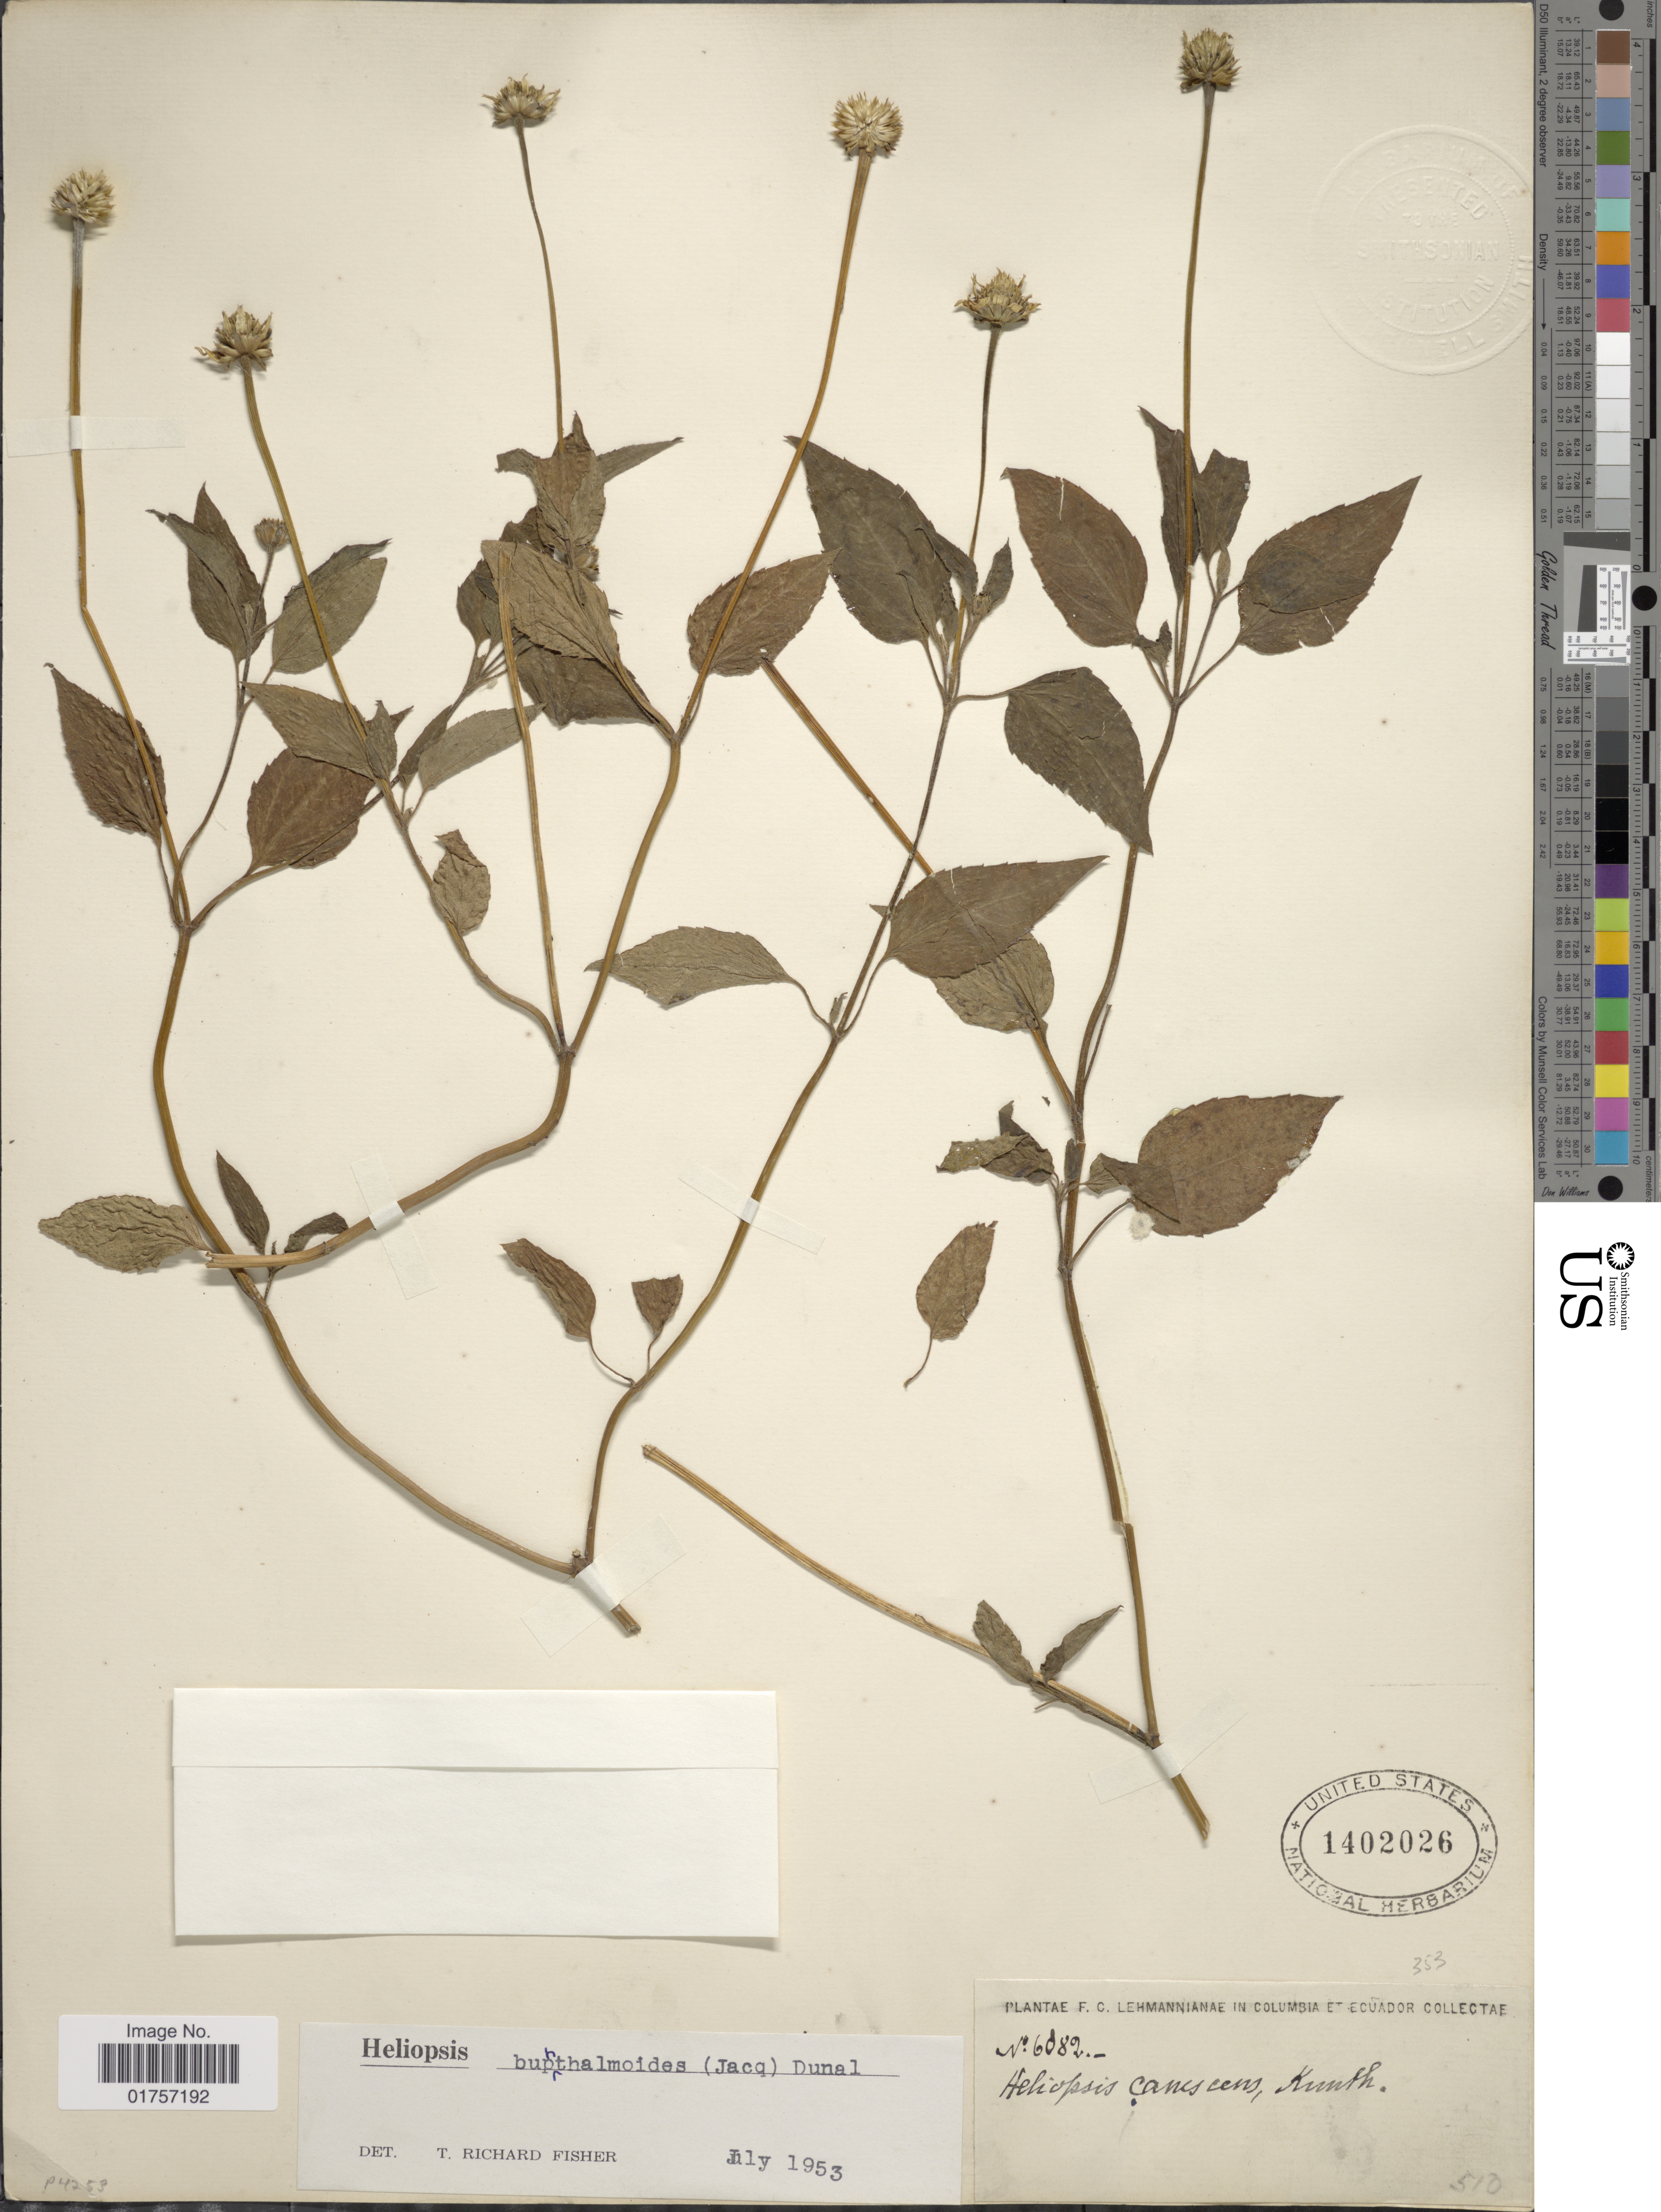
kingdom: Plantae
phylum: Tracheophyta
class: Magnoliopsida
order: Asterales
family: Asteraceae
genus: Heliopsis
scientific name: Heliopsis buphthalmoides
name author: (Jacq.) Dunal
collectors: F. C. Lehmann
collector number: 6882*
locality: Columbia et Ecuador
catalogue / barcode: US 1402026